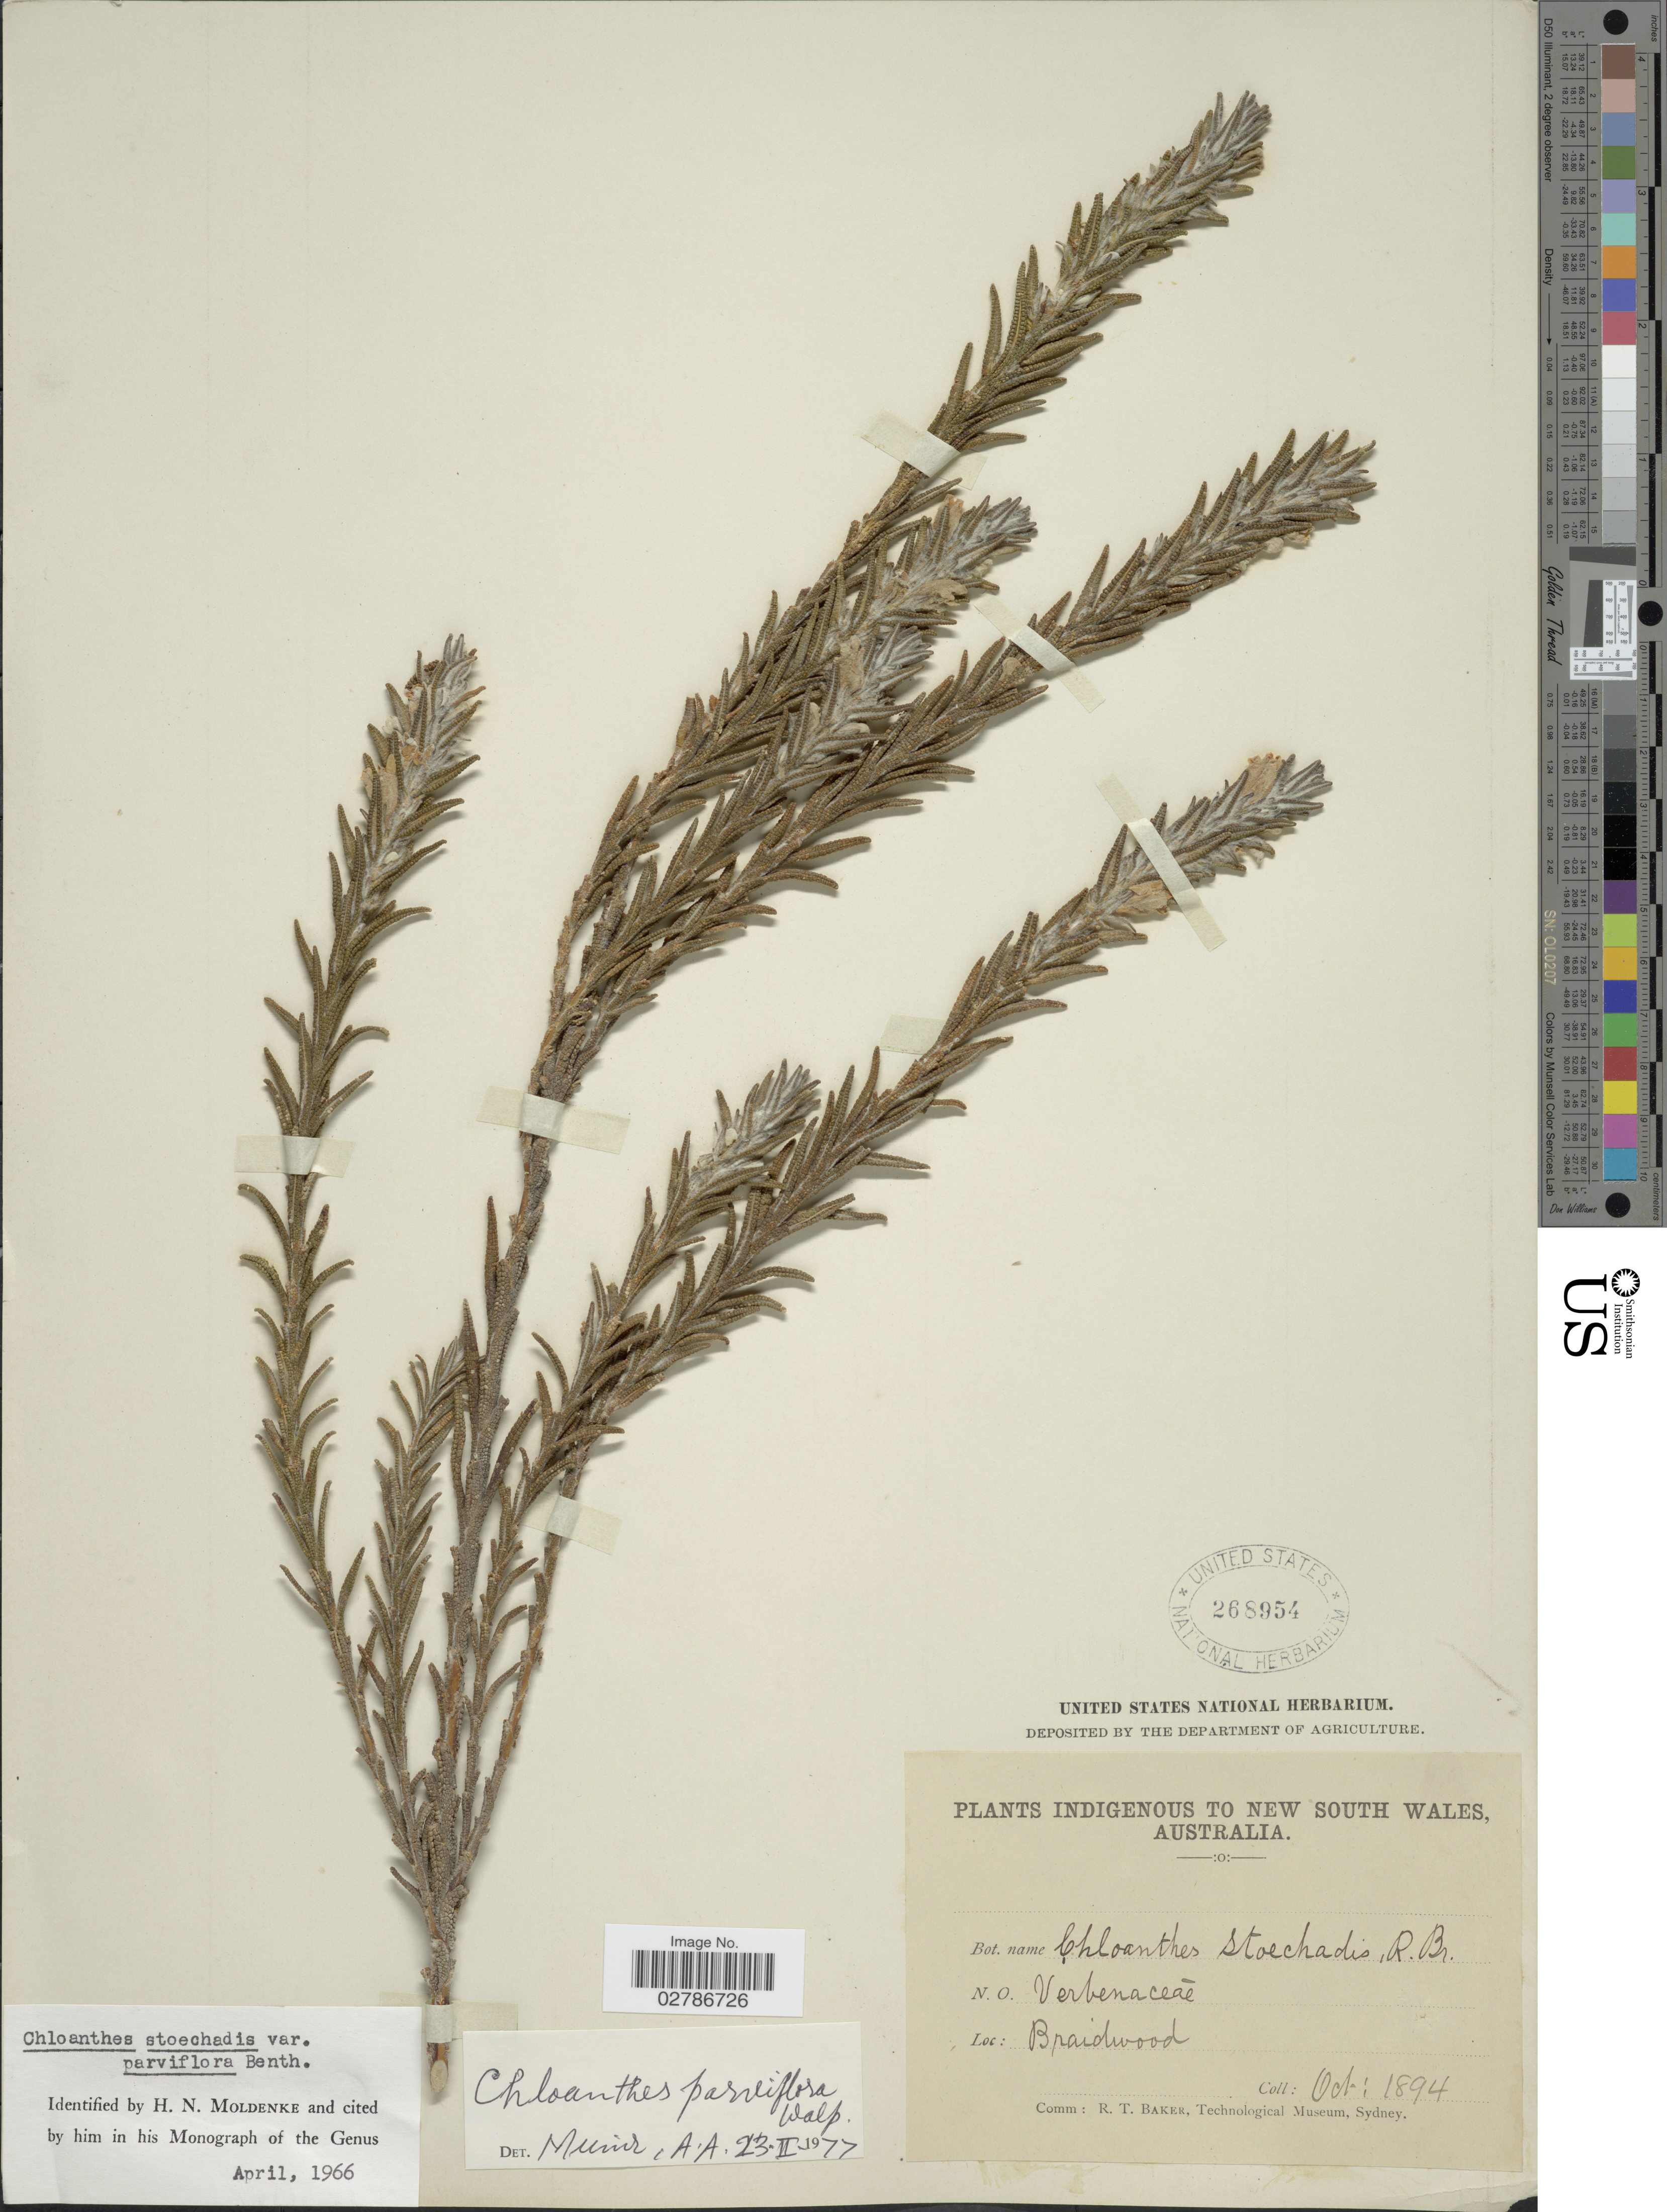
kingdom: Plantae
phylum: Tracheophyta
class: Magnoliopsida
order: Lamiales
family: Lamiaceae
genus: Chloanthes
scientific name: Chloanthes stoechadis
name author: R. Br.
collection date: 1894-10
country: Australia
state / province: New South Wales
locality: Braidwood.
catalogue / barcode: US 268954